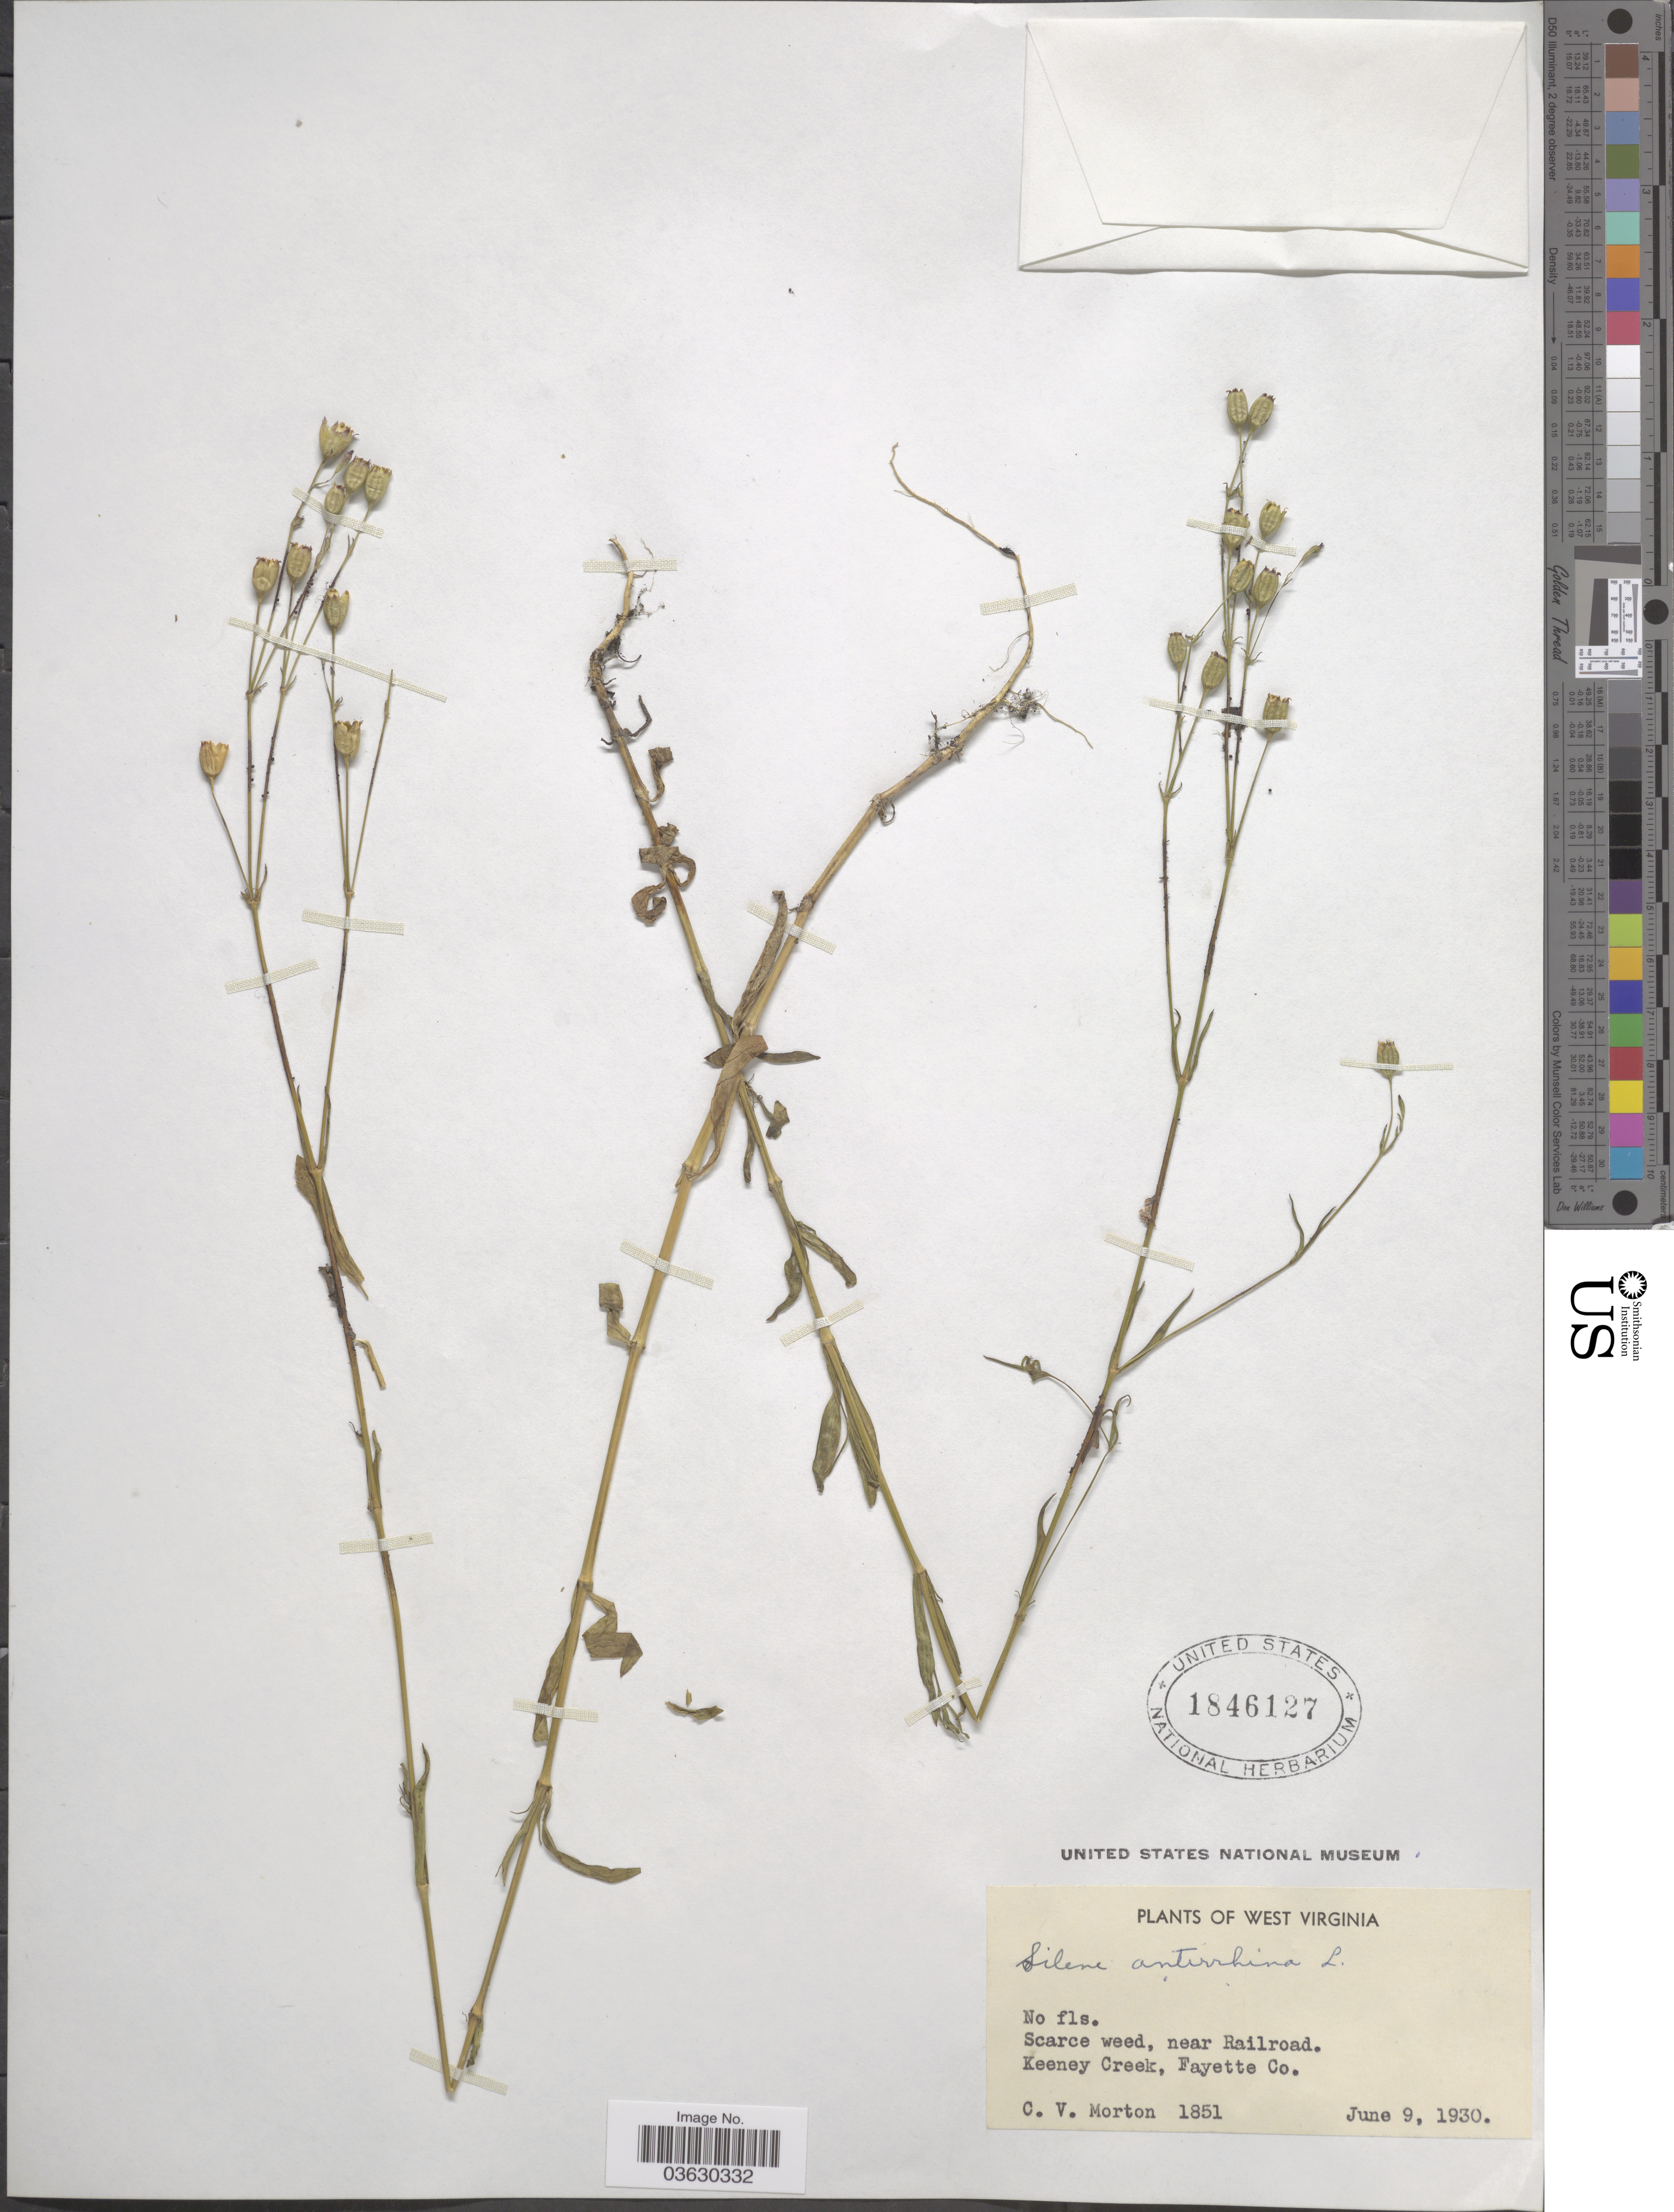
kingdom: Plantae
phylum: Tracheophyta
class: Magnoliopsida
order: Caryophyllales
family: Caryophyllaceae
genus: Silene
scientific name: Silene antirrhina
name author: L.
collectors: C. V. Morton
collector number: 1851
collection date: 1930-06-09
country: United States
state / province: West Virginia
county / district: Fayette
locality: Scarce weed, near Railroad. Keeney Creek, Fayette Co.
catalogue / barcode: US 1846127